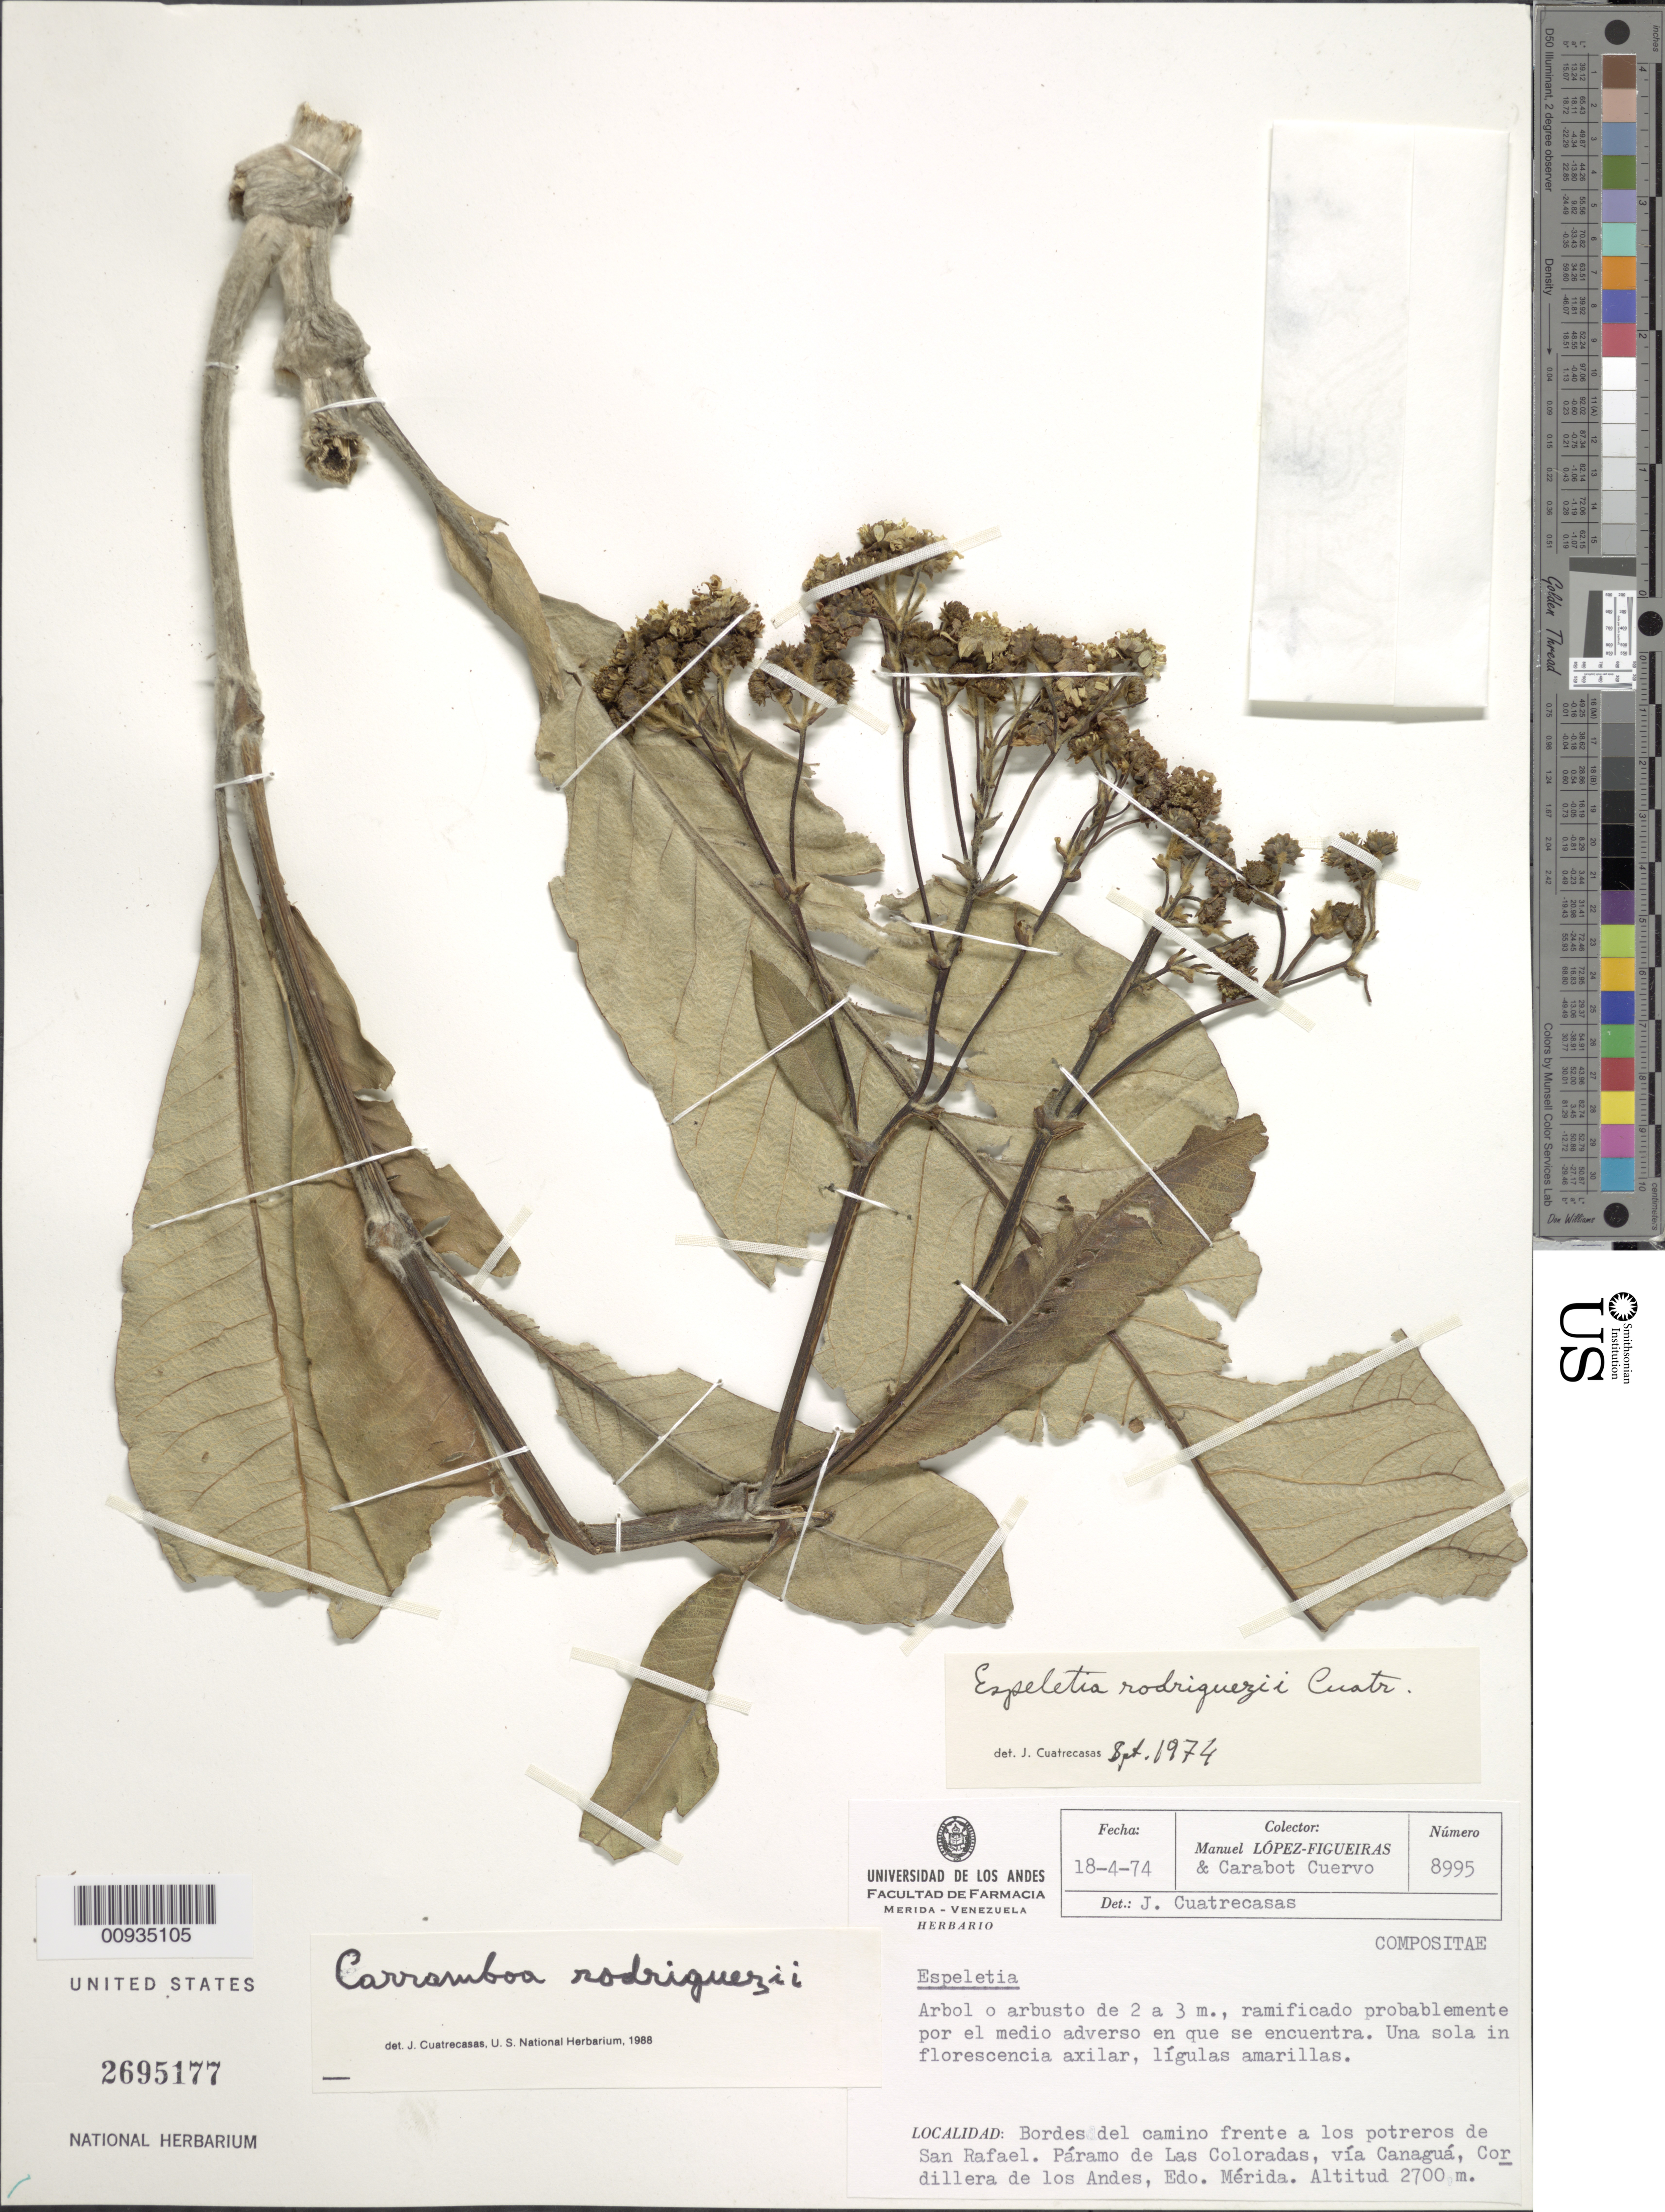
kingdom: Plantae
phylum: Tracheophyta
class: Magnoliopsida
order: Asterales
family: Asteraceae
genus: Carramboa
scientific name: Carramboa rodriguezii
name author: (Cuatrec.) Cuatrec.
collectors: M. López Figueiras & A. Carabot C.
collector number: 8995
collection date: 1974-04-18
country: Venezuela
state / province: Mérida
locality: Páramo de Las Coloradas. Borde del camino frente a los potreros de San Rafael. vía Canaguá, cordillera de los Andes.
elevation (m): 2700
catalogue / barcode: US 2695177